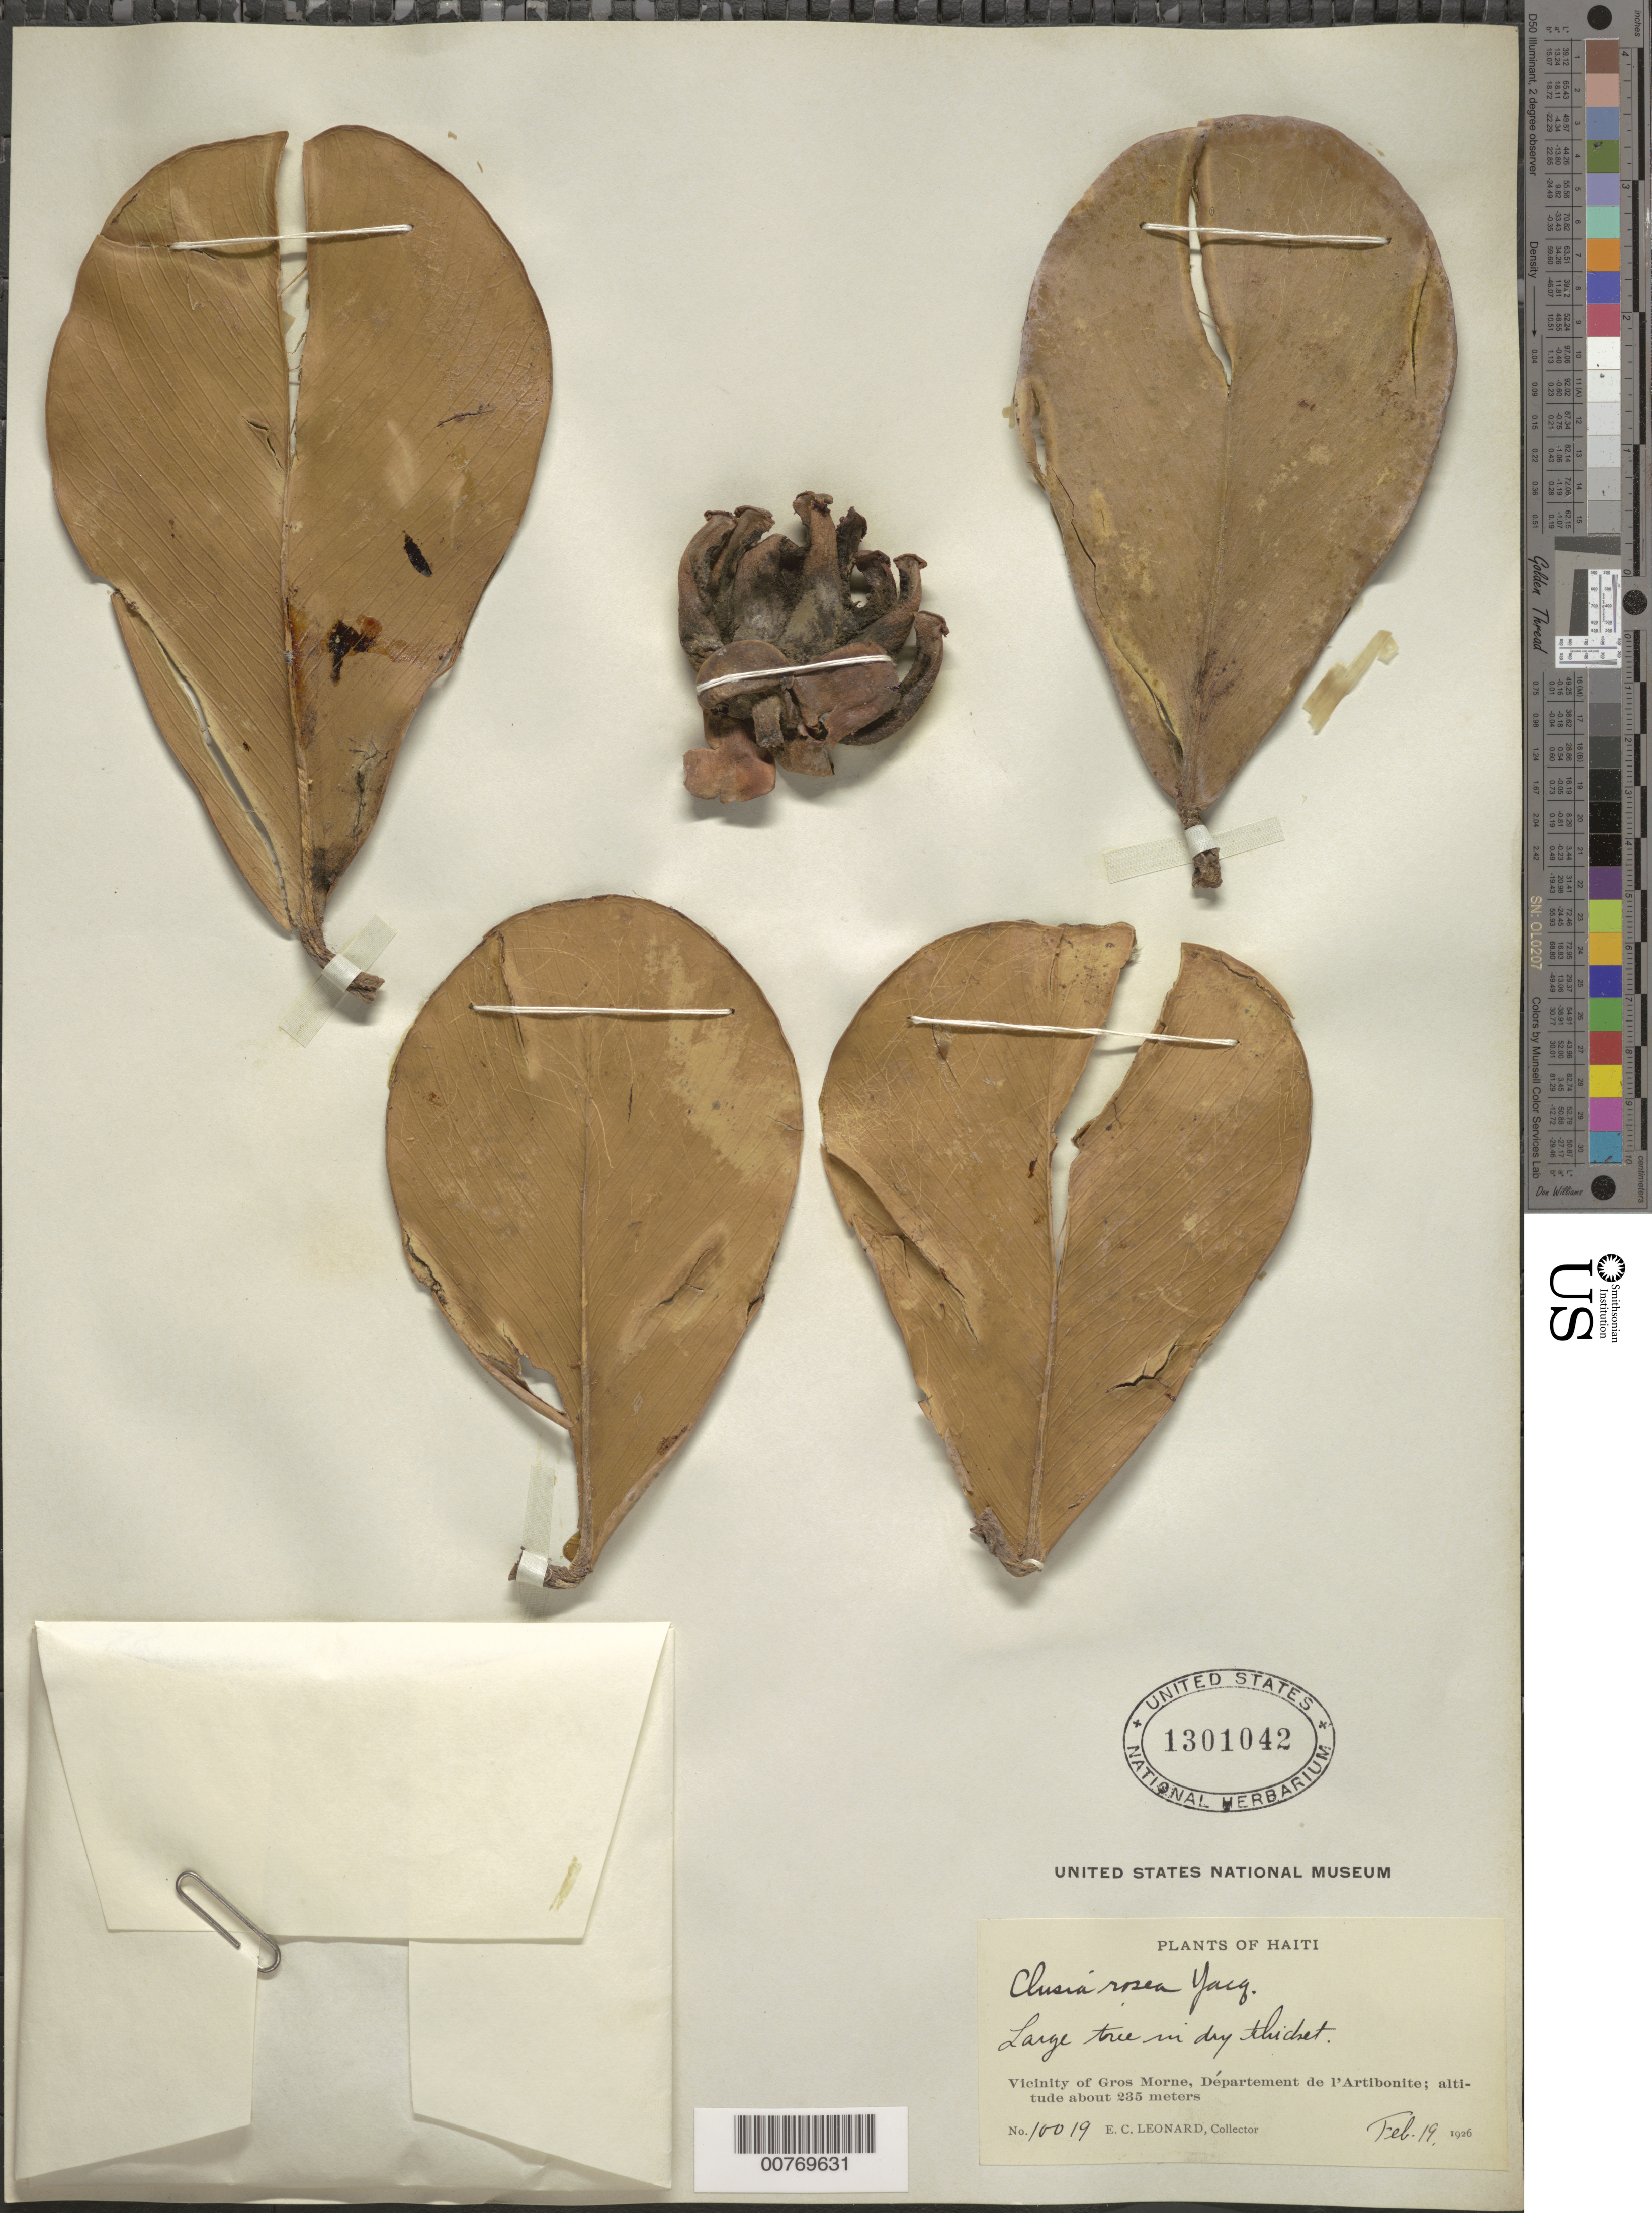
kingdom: Plantae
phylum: Tracheophyta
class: Magnoliopsida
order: Malpighiales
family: Clusiaceae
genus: Clusia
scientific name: Clusia rosea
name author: Jacq.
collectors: E. C. Leonard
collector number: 10019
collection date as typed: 19 Feb 1926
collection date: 1926-02-19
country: Haiti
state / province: Artibonite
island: Hispaniola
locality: Vicinity of Gros Morne, Department of l'Artibonite.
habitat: Dry thicket.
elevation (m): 235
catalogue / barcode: US 1301042